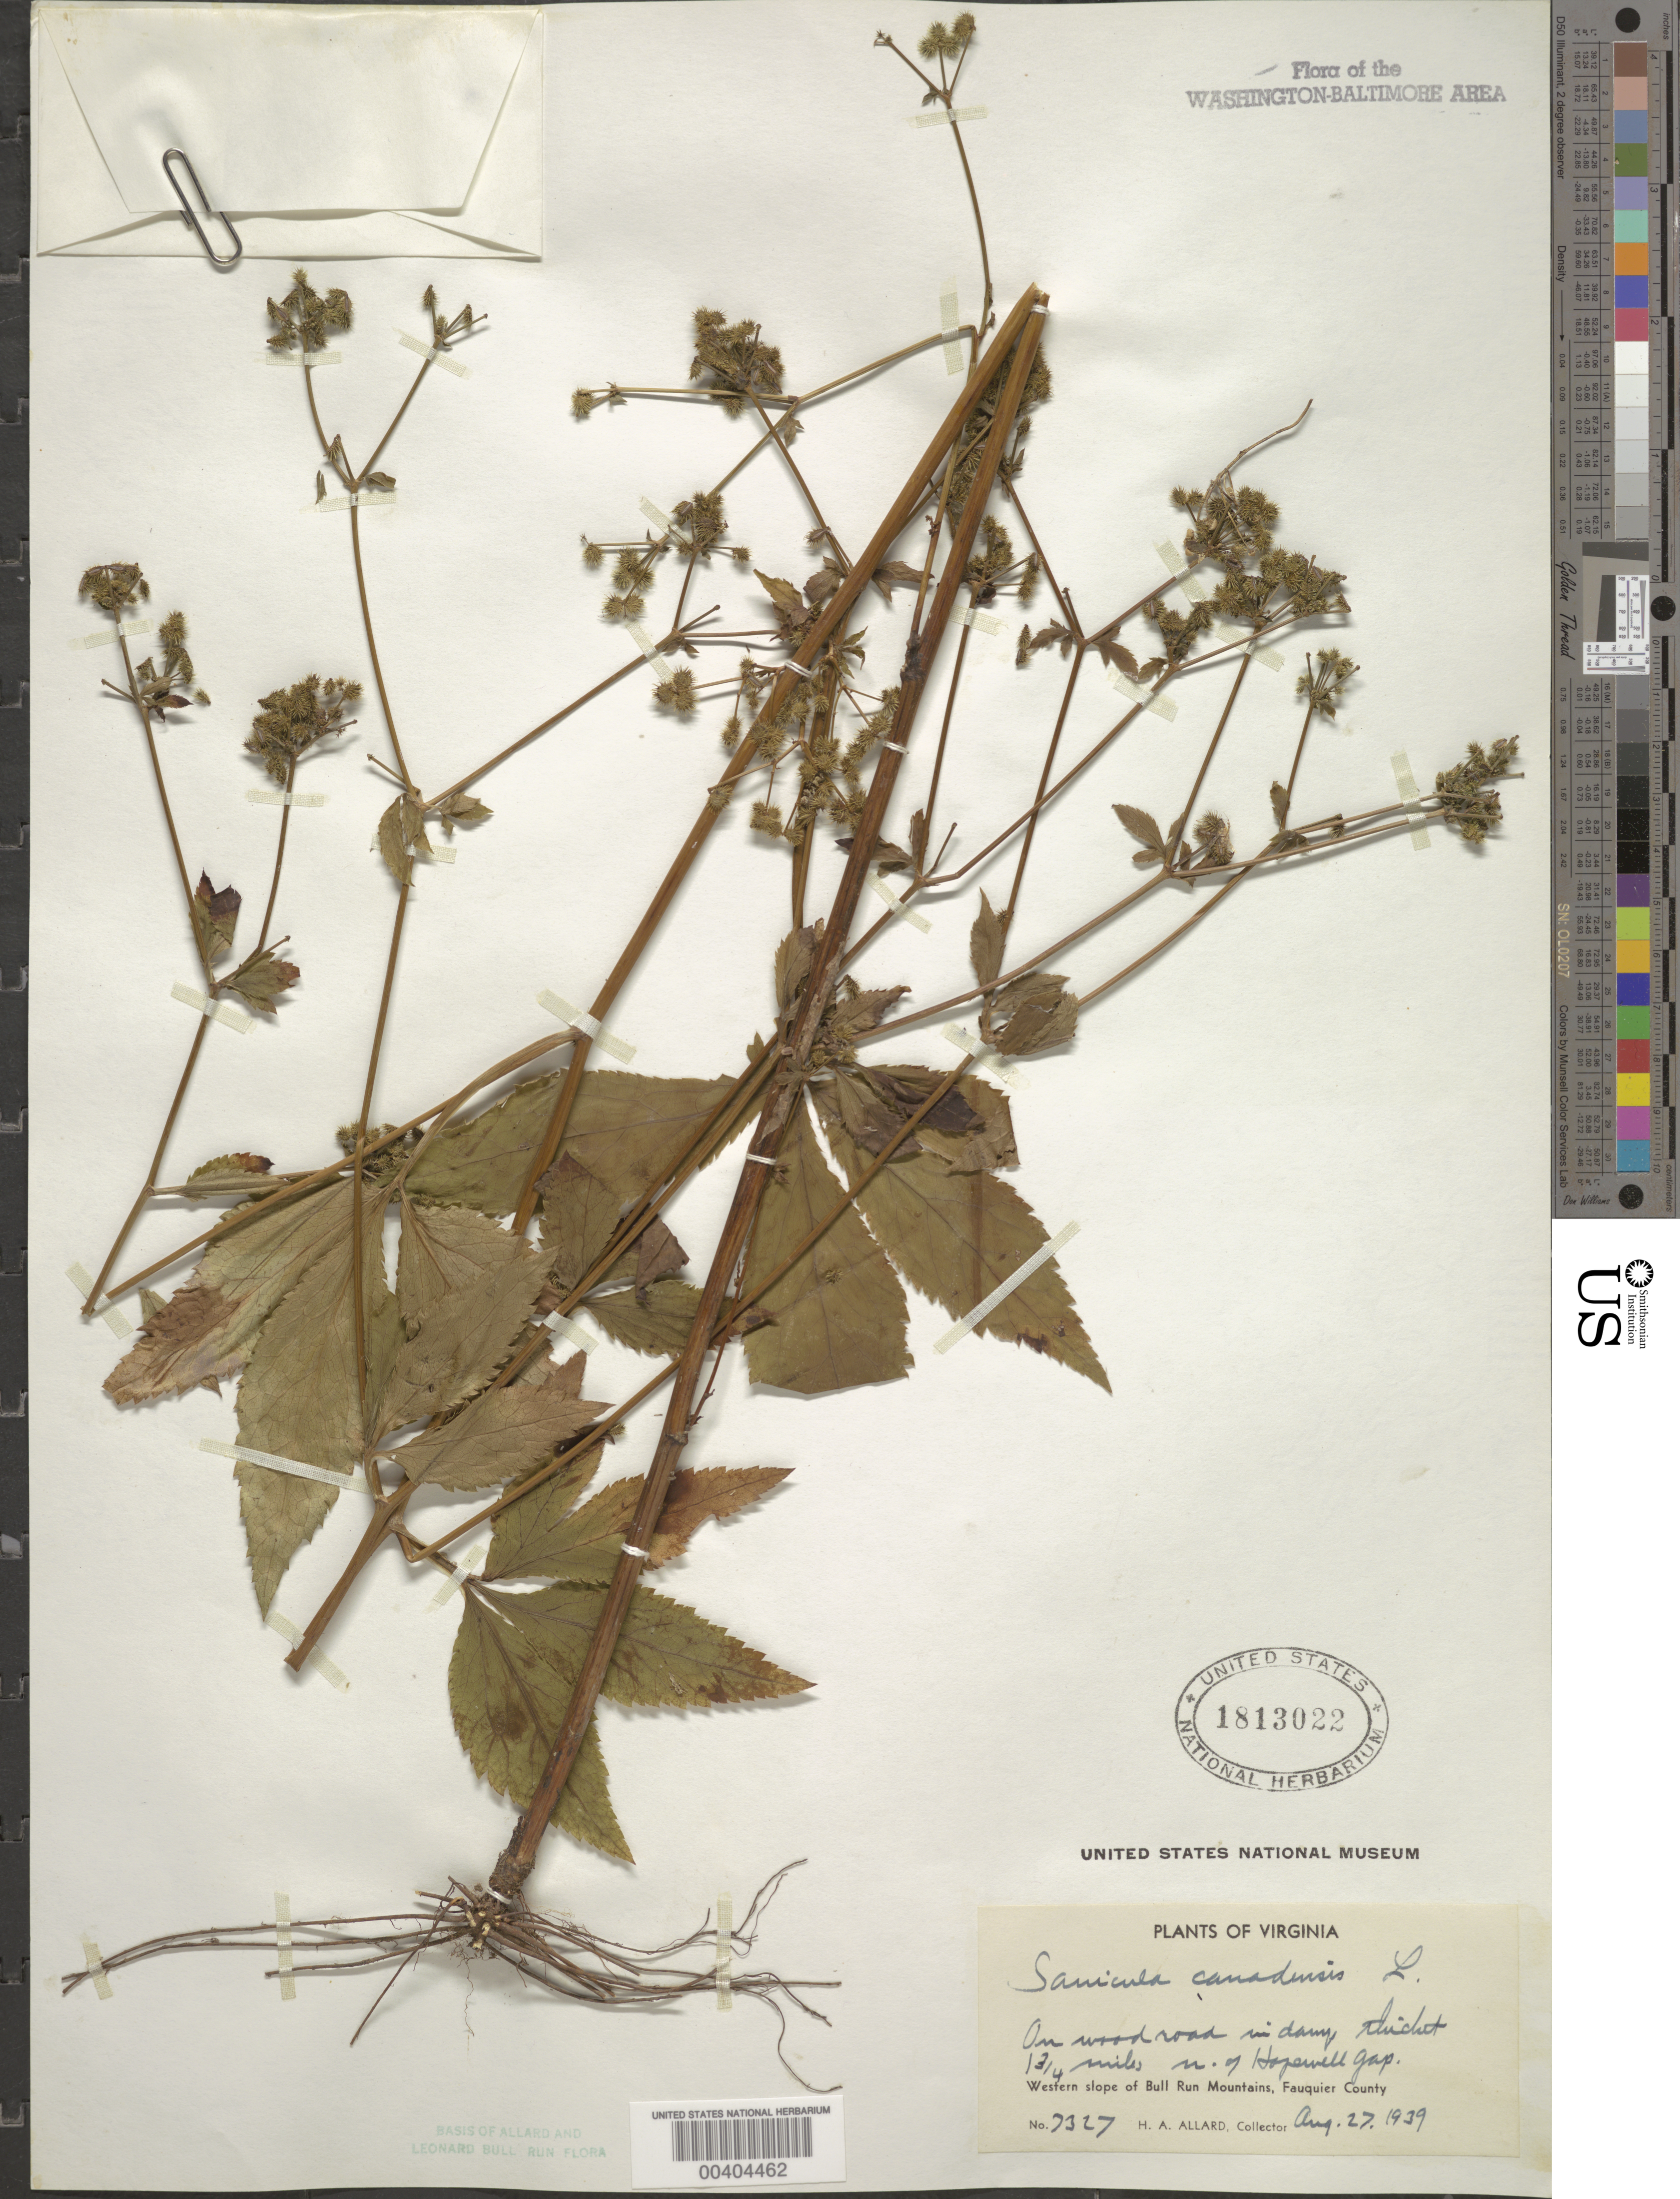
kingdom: Plantae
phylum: Tracheophyta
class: Magnoliopsida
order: Apiales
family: Apiaceae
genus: Sanicula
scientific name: Sanicula canadensis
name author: L.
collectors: H. A. Allard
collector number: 7327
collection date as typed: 27 Aug 1939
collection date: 1939-08-27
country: United States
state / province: Virginia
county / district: Fauquier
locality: North of Hopewell Gap, western slope of Bull Run Mountains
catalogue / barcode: US 1813022